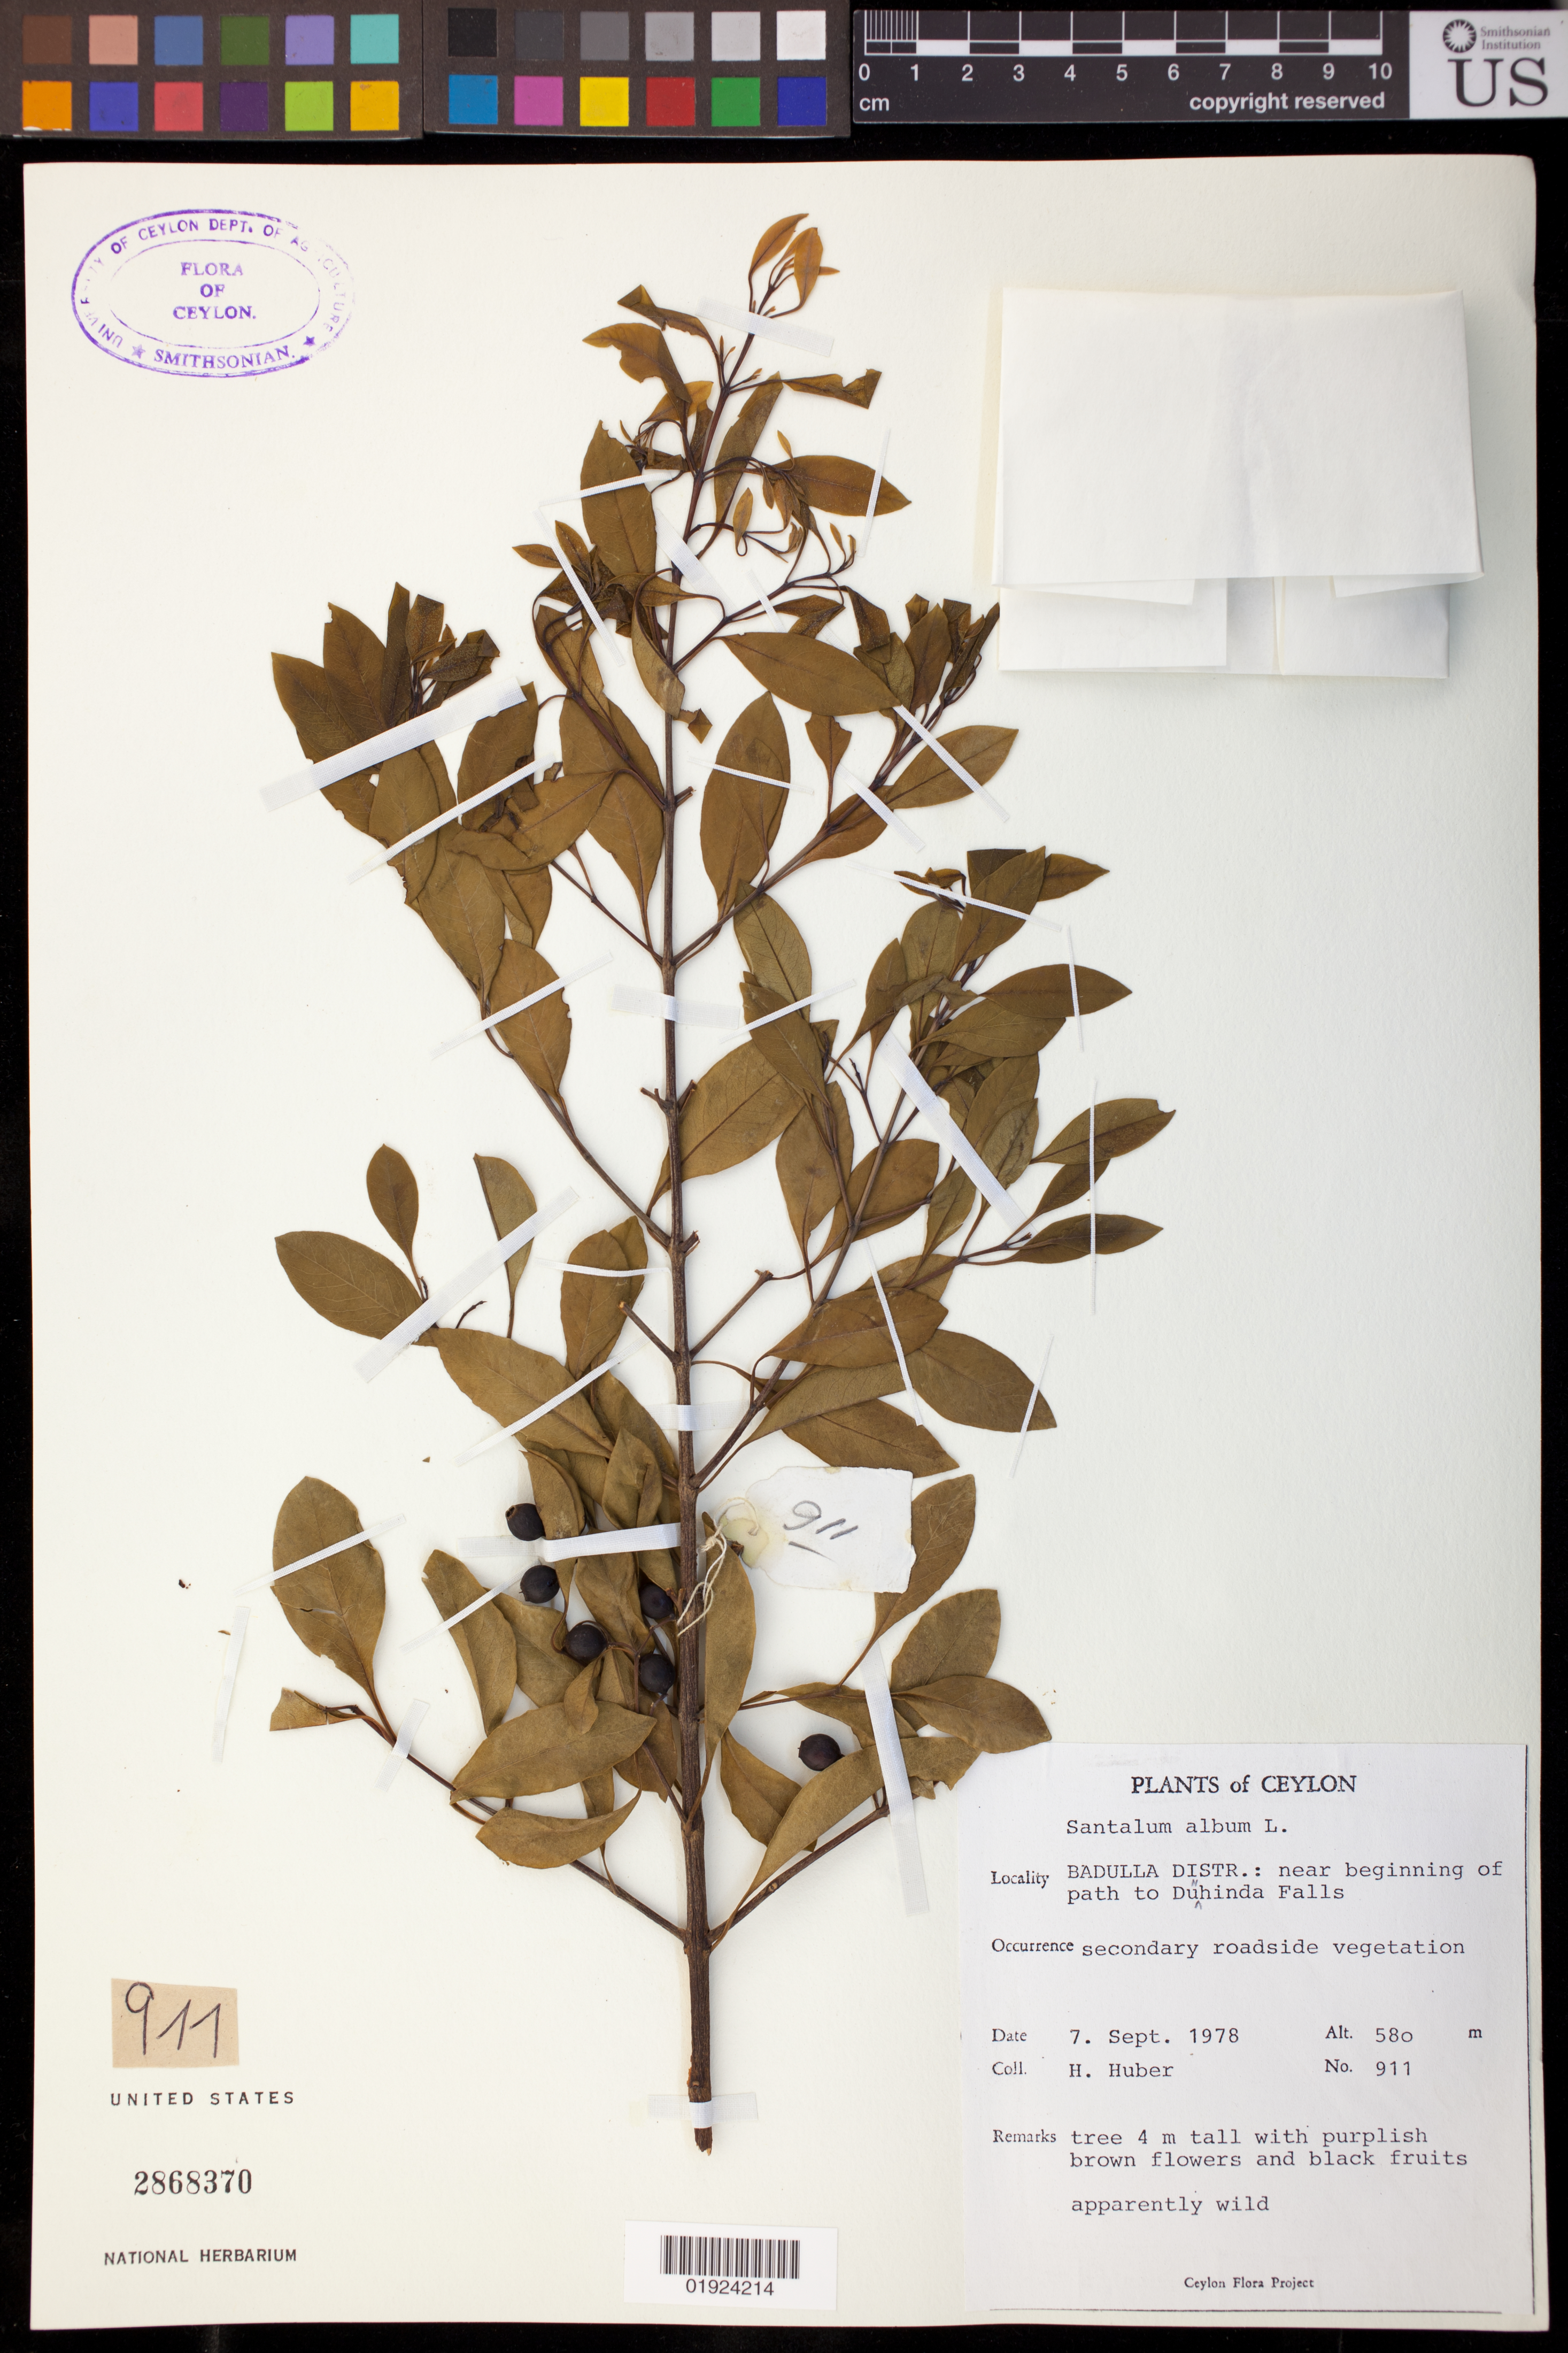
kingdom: Plantae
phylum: Tracheophyta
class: Magnoliopsida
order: Santalales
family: Santalaceae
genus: Santalum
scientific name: Santalum album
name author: L.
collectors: H. Huber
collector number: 911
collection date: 1978-09-07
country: Sri Lanka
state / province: Uva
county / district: Badulla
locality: Near beginning of path to Duhinda Falls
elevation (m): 580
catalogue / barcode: US 2868370